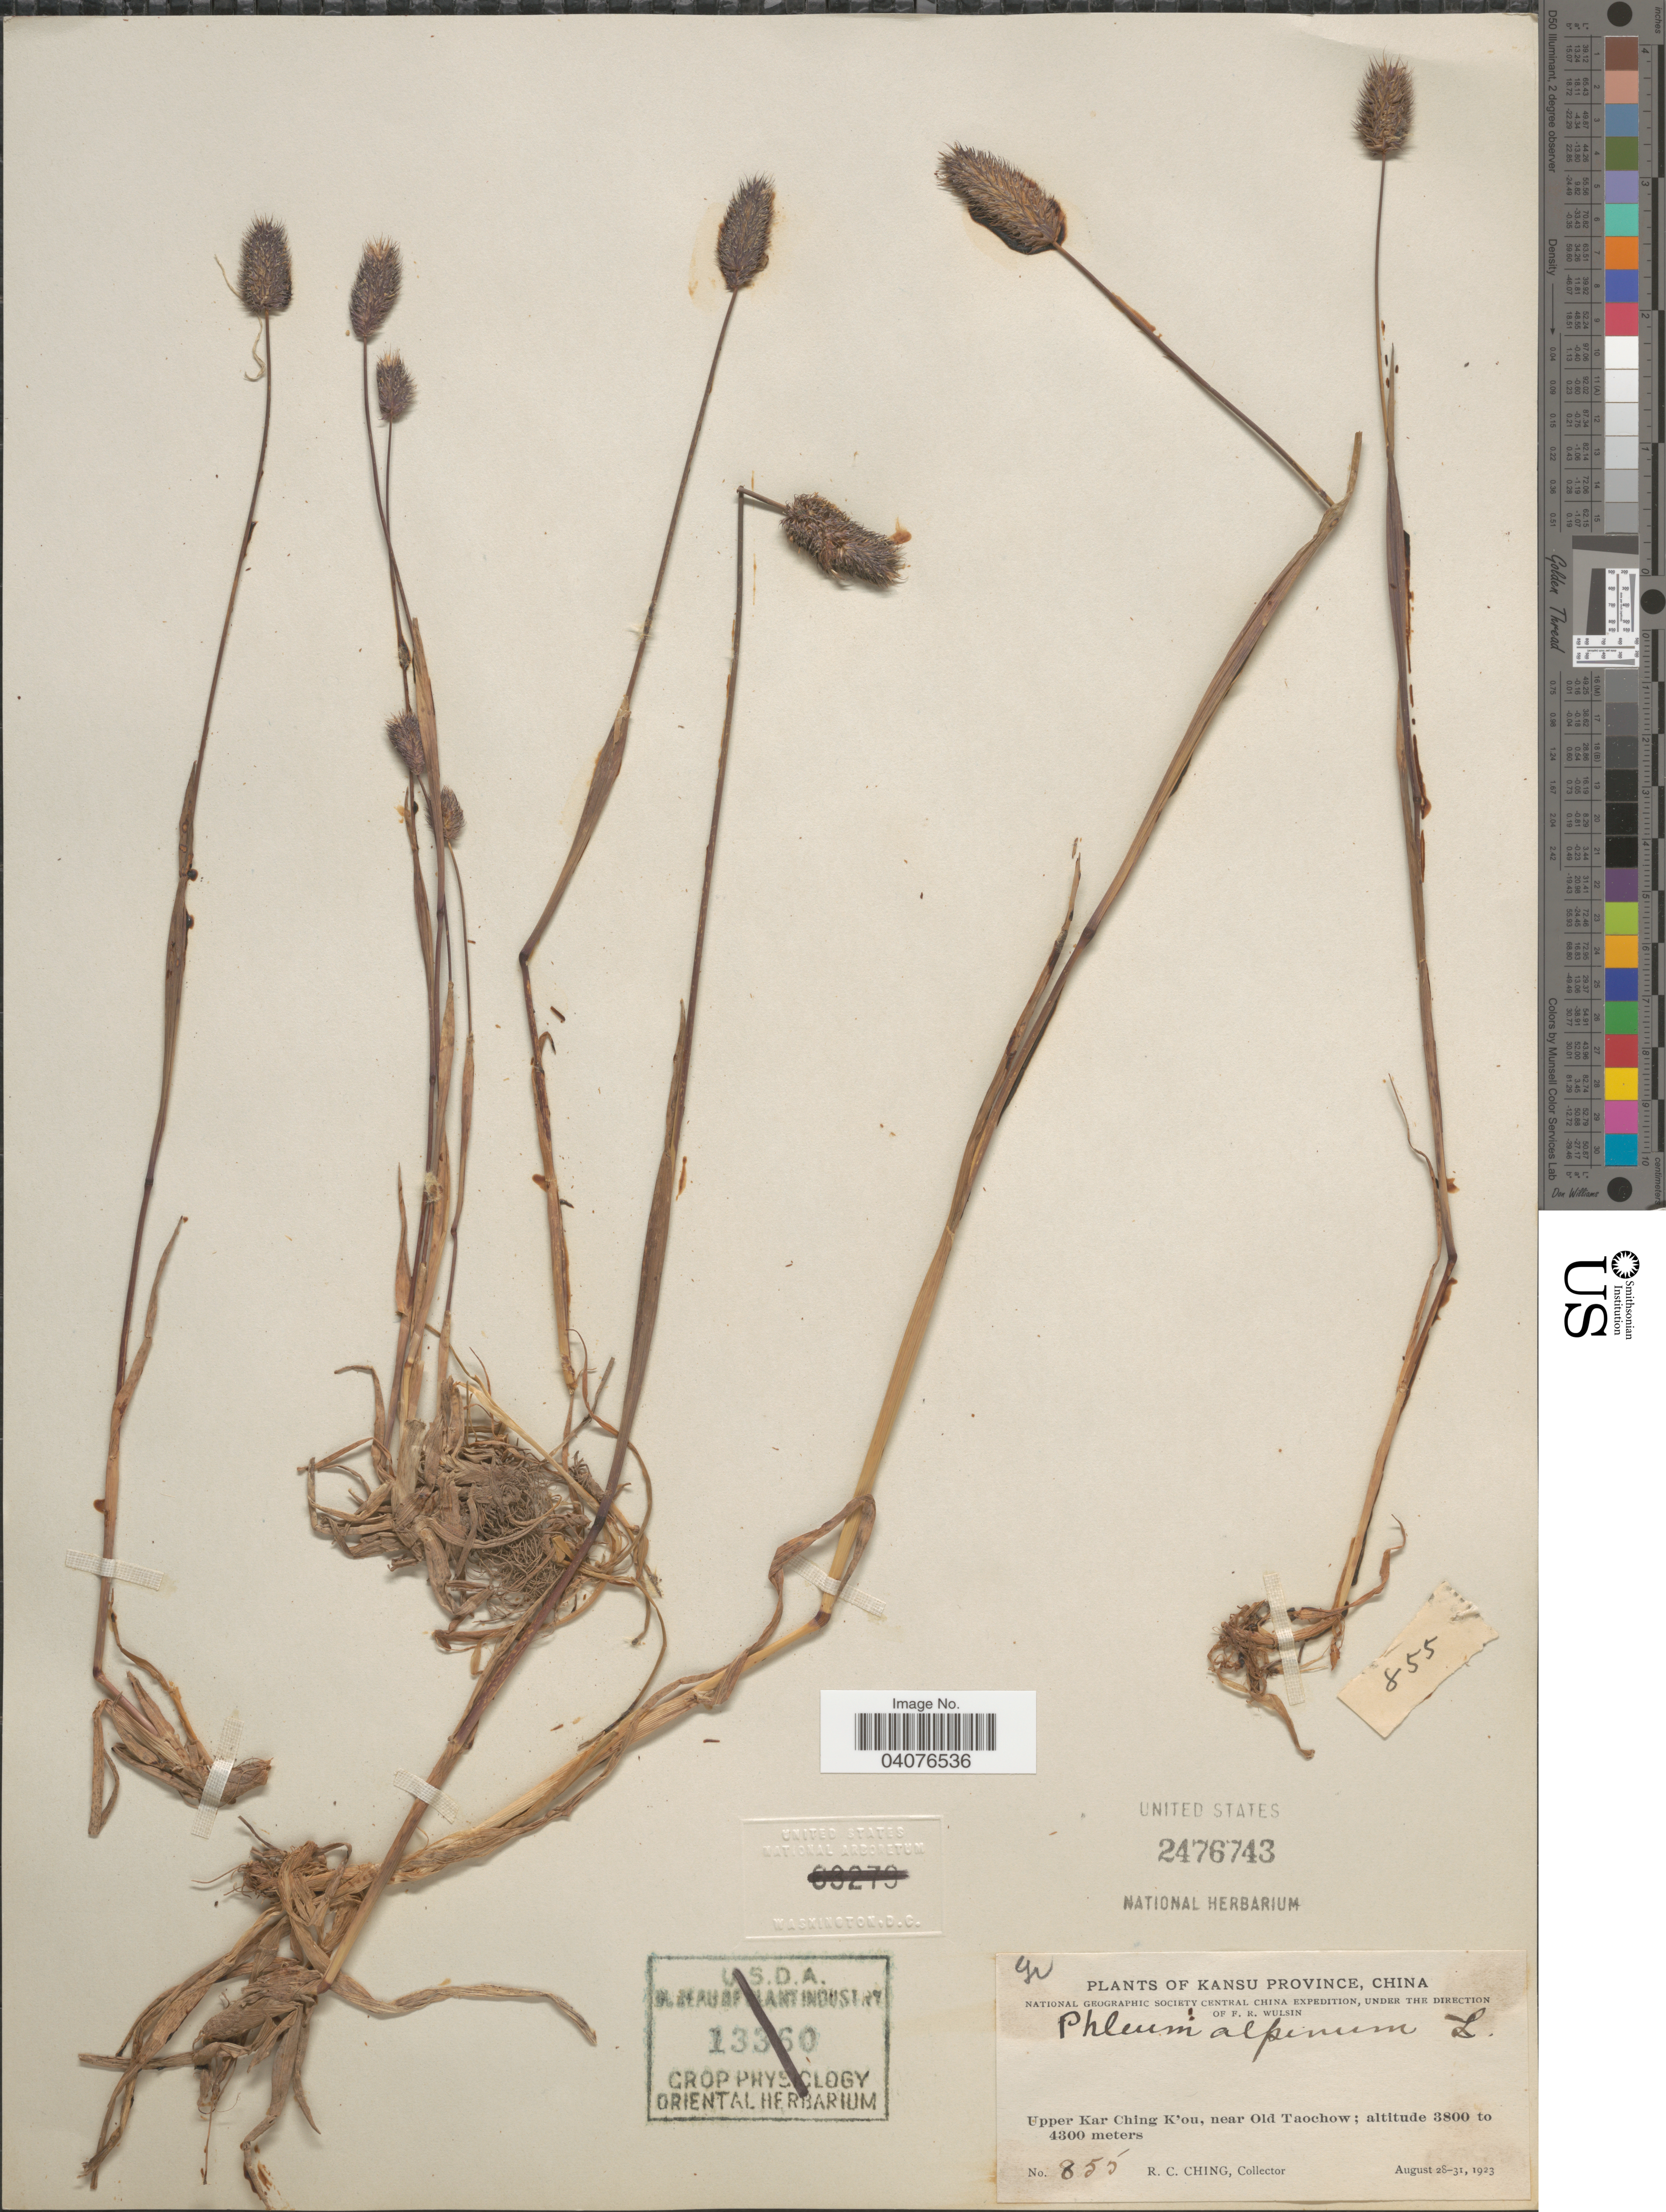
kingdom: Plantae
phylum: Tracheophyta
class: Liliopsida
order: Poales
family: Poaceae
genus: Phleum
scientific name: Phleum alpinum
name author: L.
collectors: R. C. Ching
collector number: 855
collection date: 1923-08-28/1923-08-31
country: China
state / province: Gansu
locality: Kansu Province. National Geographic Society Central China Expedition. Upper Kar Ching K'ou, near Old Taochow.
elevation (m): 3800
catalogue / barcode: US 2476743